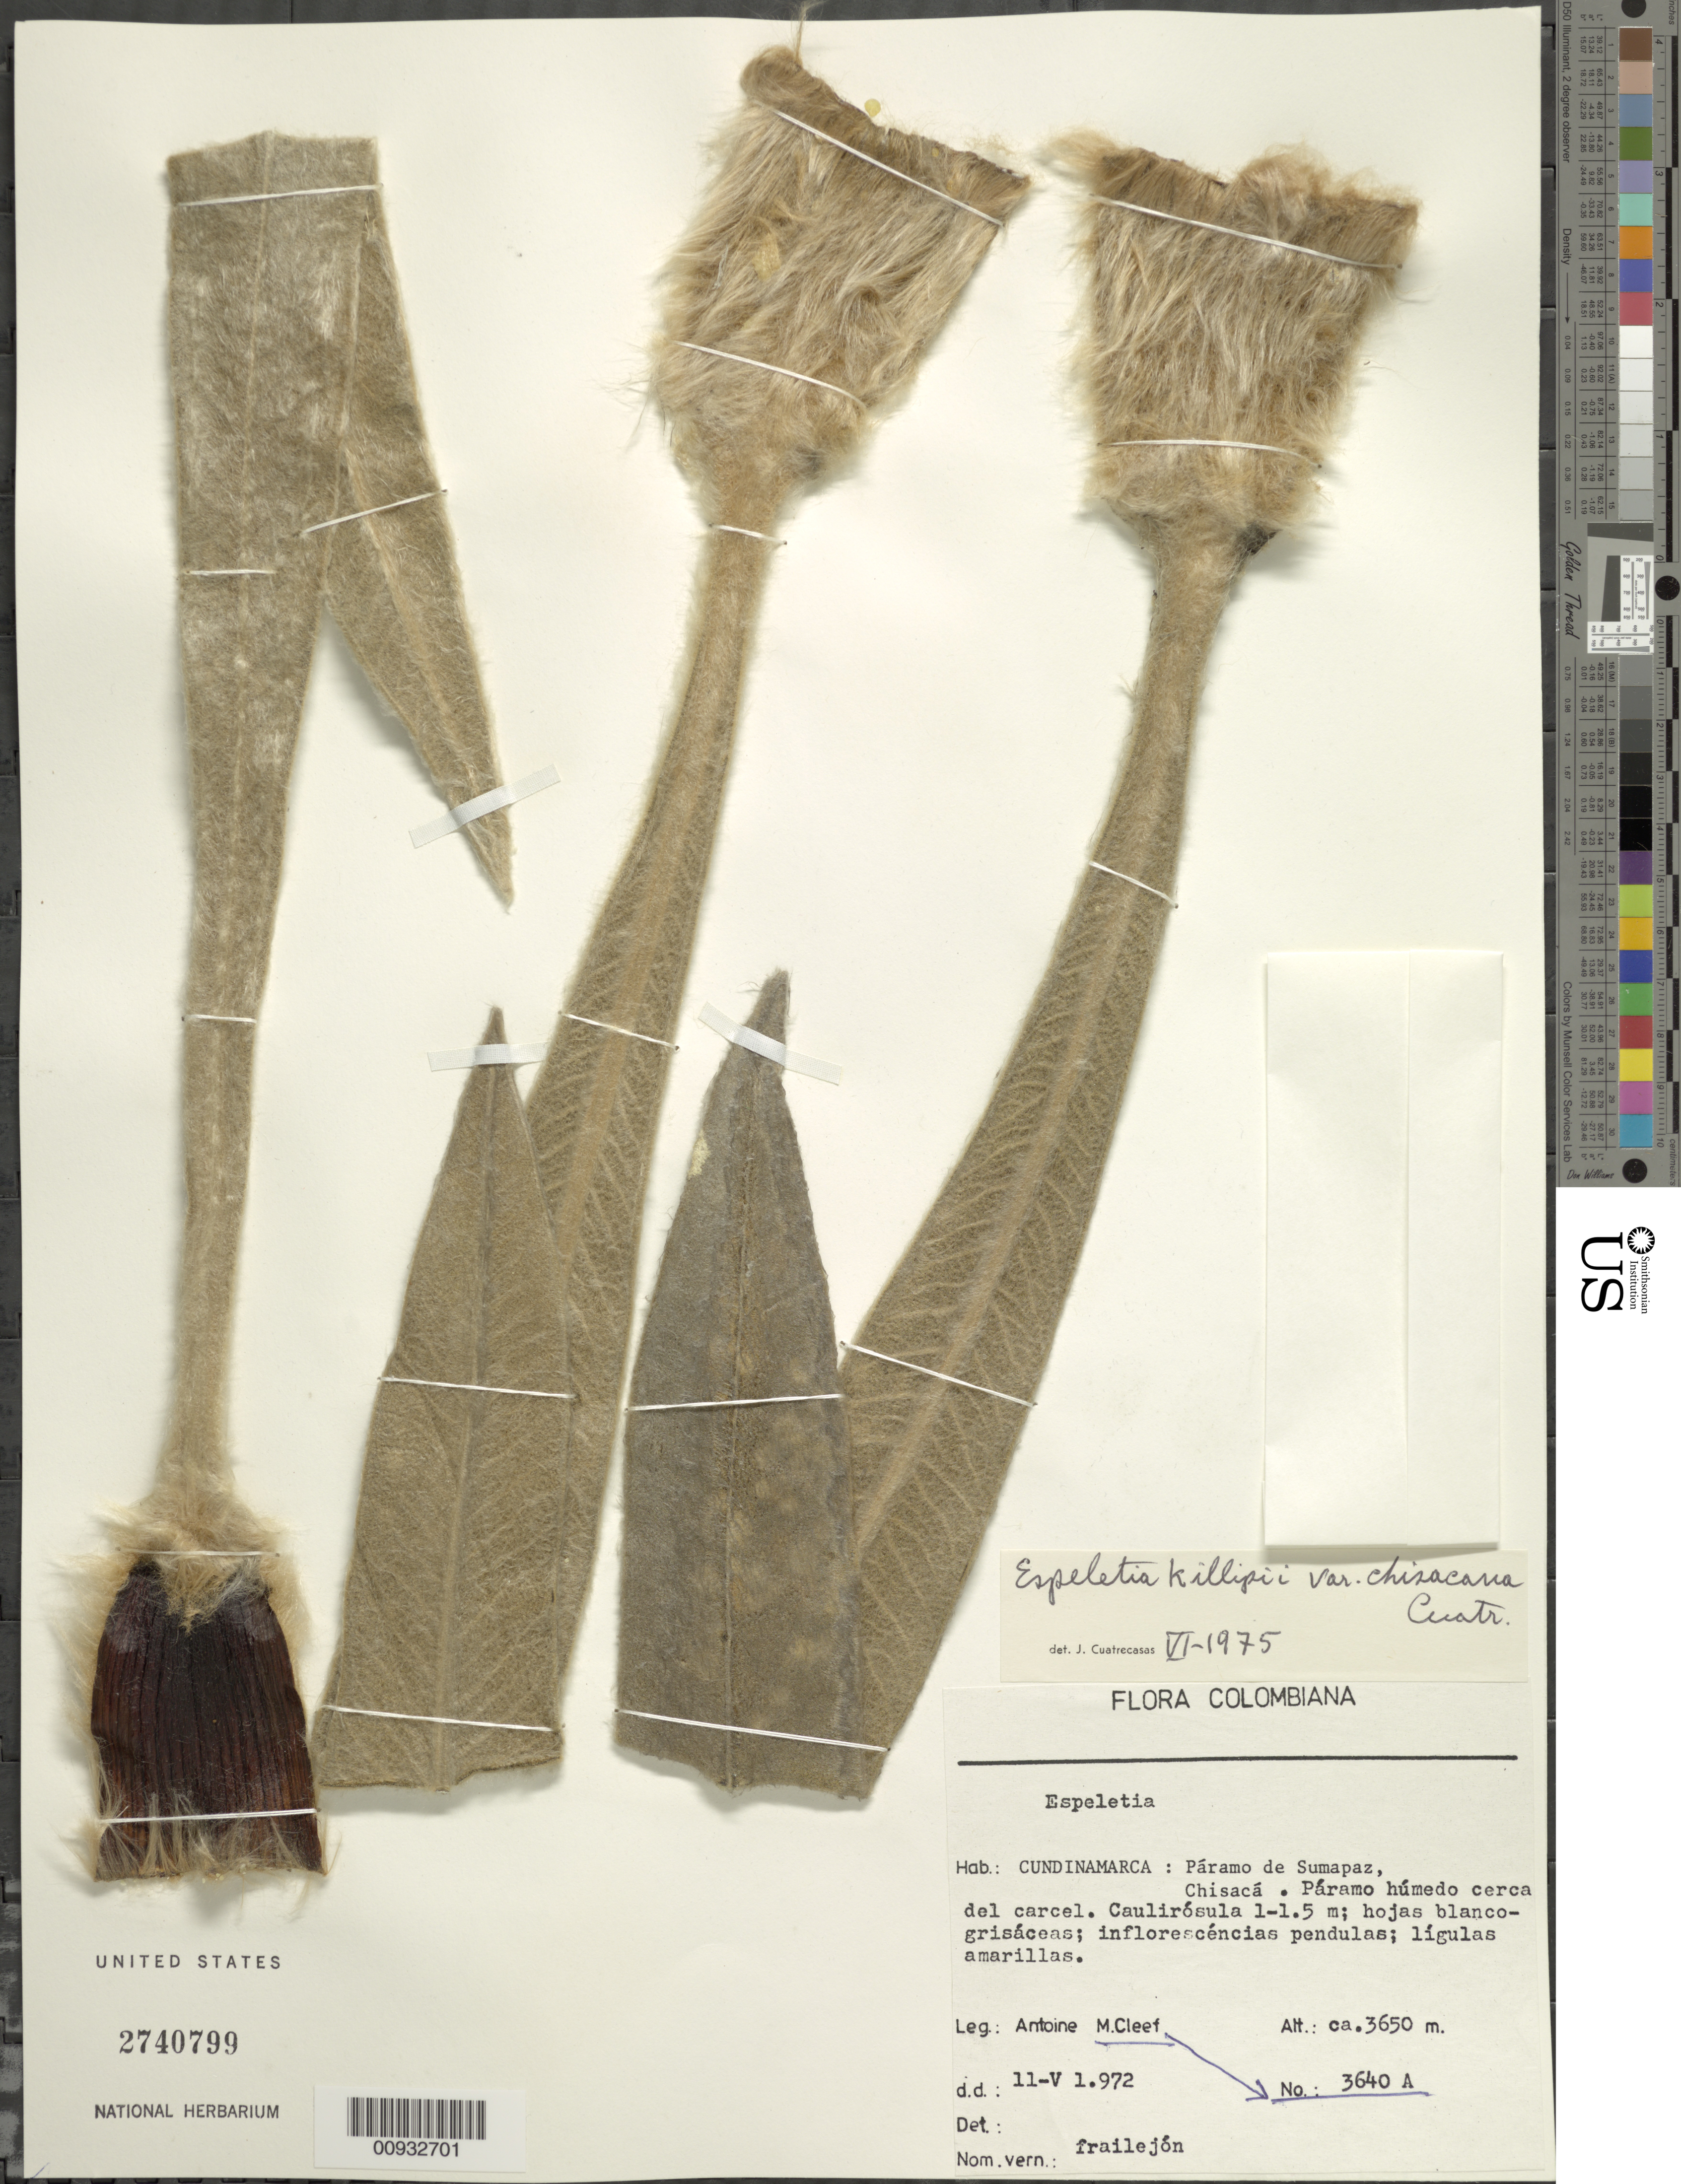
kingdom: Plantae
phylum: Tracheophyta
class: Magnoliopsida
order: Asterales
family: Asteraceae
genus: Espeletia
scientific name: Espeletia killipii var. chisacana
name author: Cuatrec.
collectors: A. M. Cleef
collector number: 3640A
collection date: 1972-05-11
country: Colombia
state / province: Cundinamarca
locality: Paramo de Sumapaz Chisaca. Paramo humedo cerca del carcel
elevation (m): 3650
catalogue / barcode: US 2740799